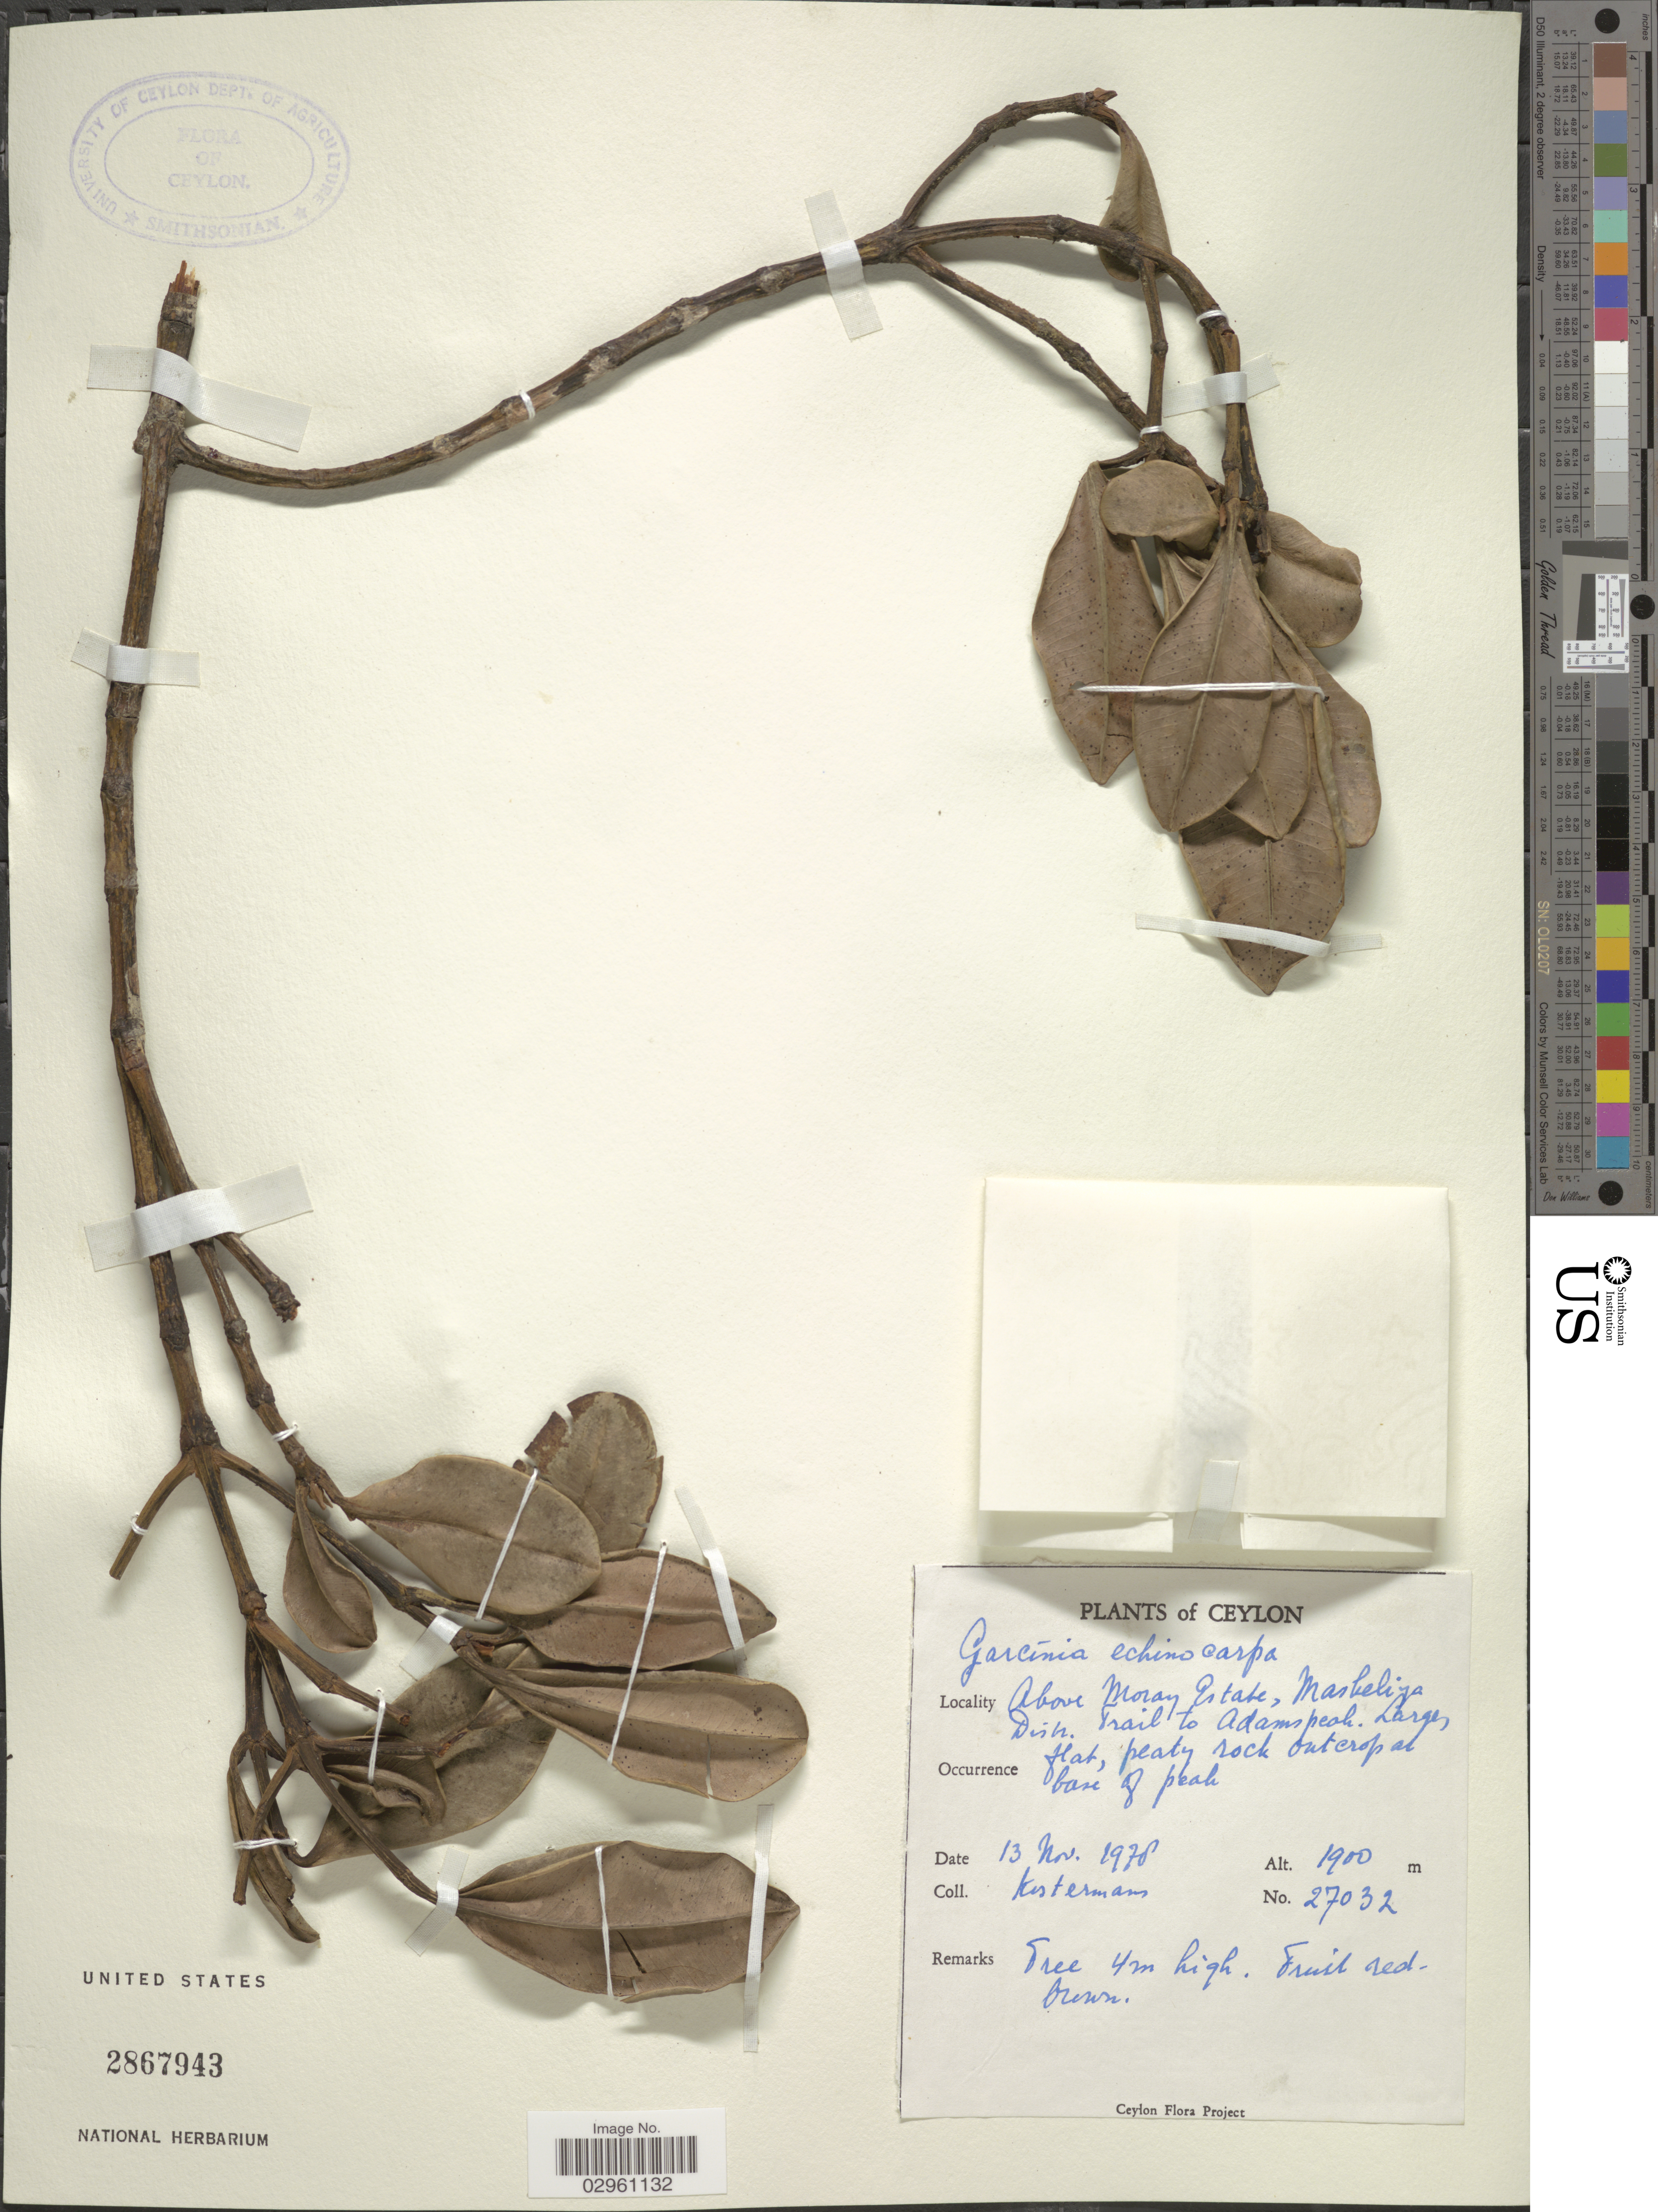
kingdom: Plantae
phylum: Tracheophyta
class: Magnoliopsida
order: Malpighiales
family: Clusiaceae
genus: Garcinia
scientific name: Garcinia echinocarpa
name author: Thwaites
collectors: Kostermans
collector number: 27032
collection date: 1978-11-13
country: Sri Lanka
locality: Ceylon. Above Moray Estate, Maskeliya Distr. Trail to Adams peak.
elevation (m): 1900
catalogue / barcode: US 2867943